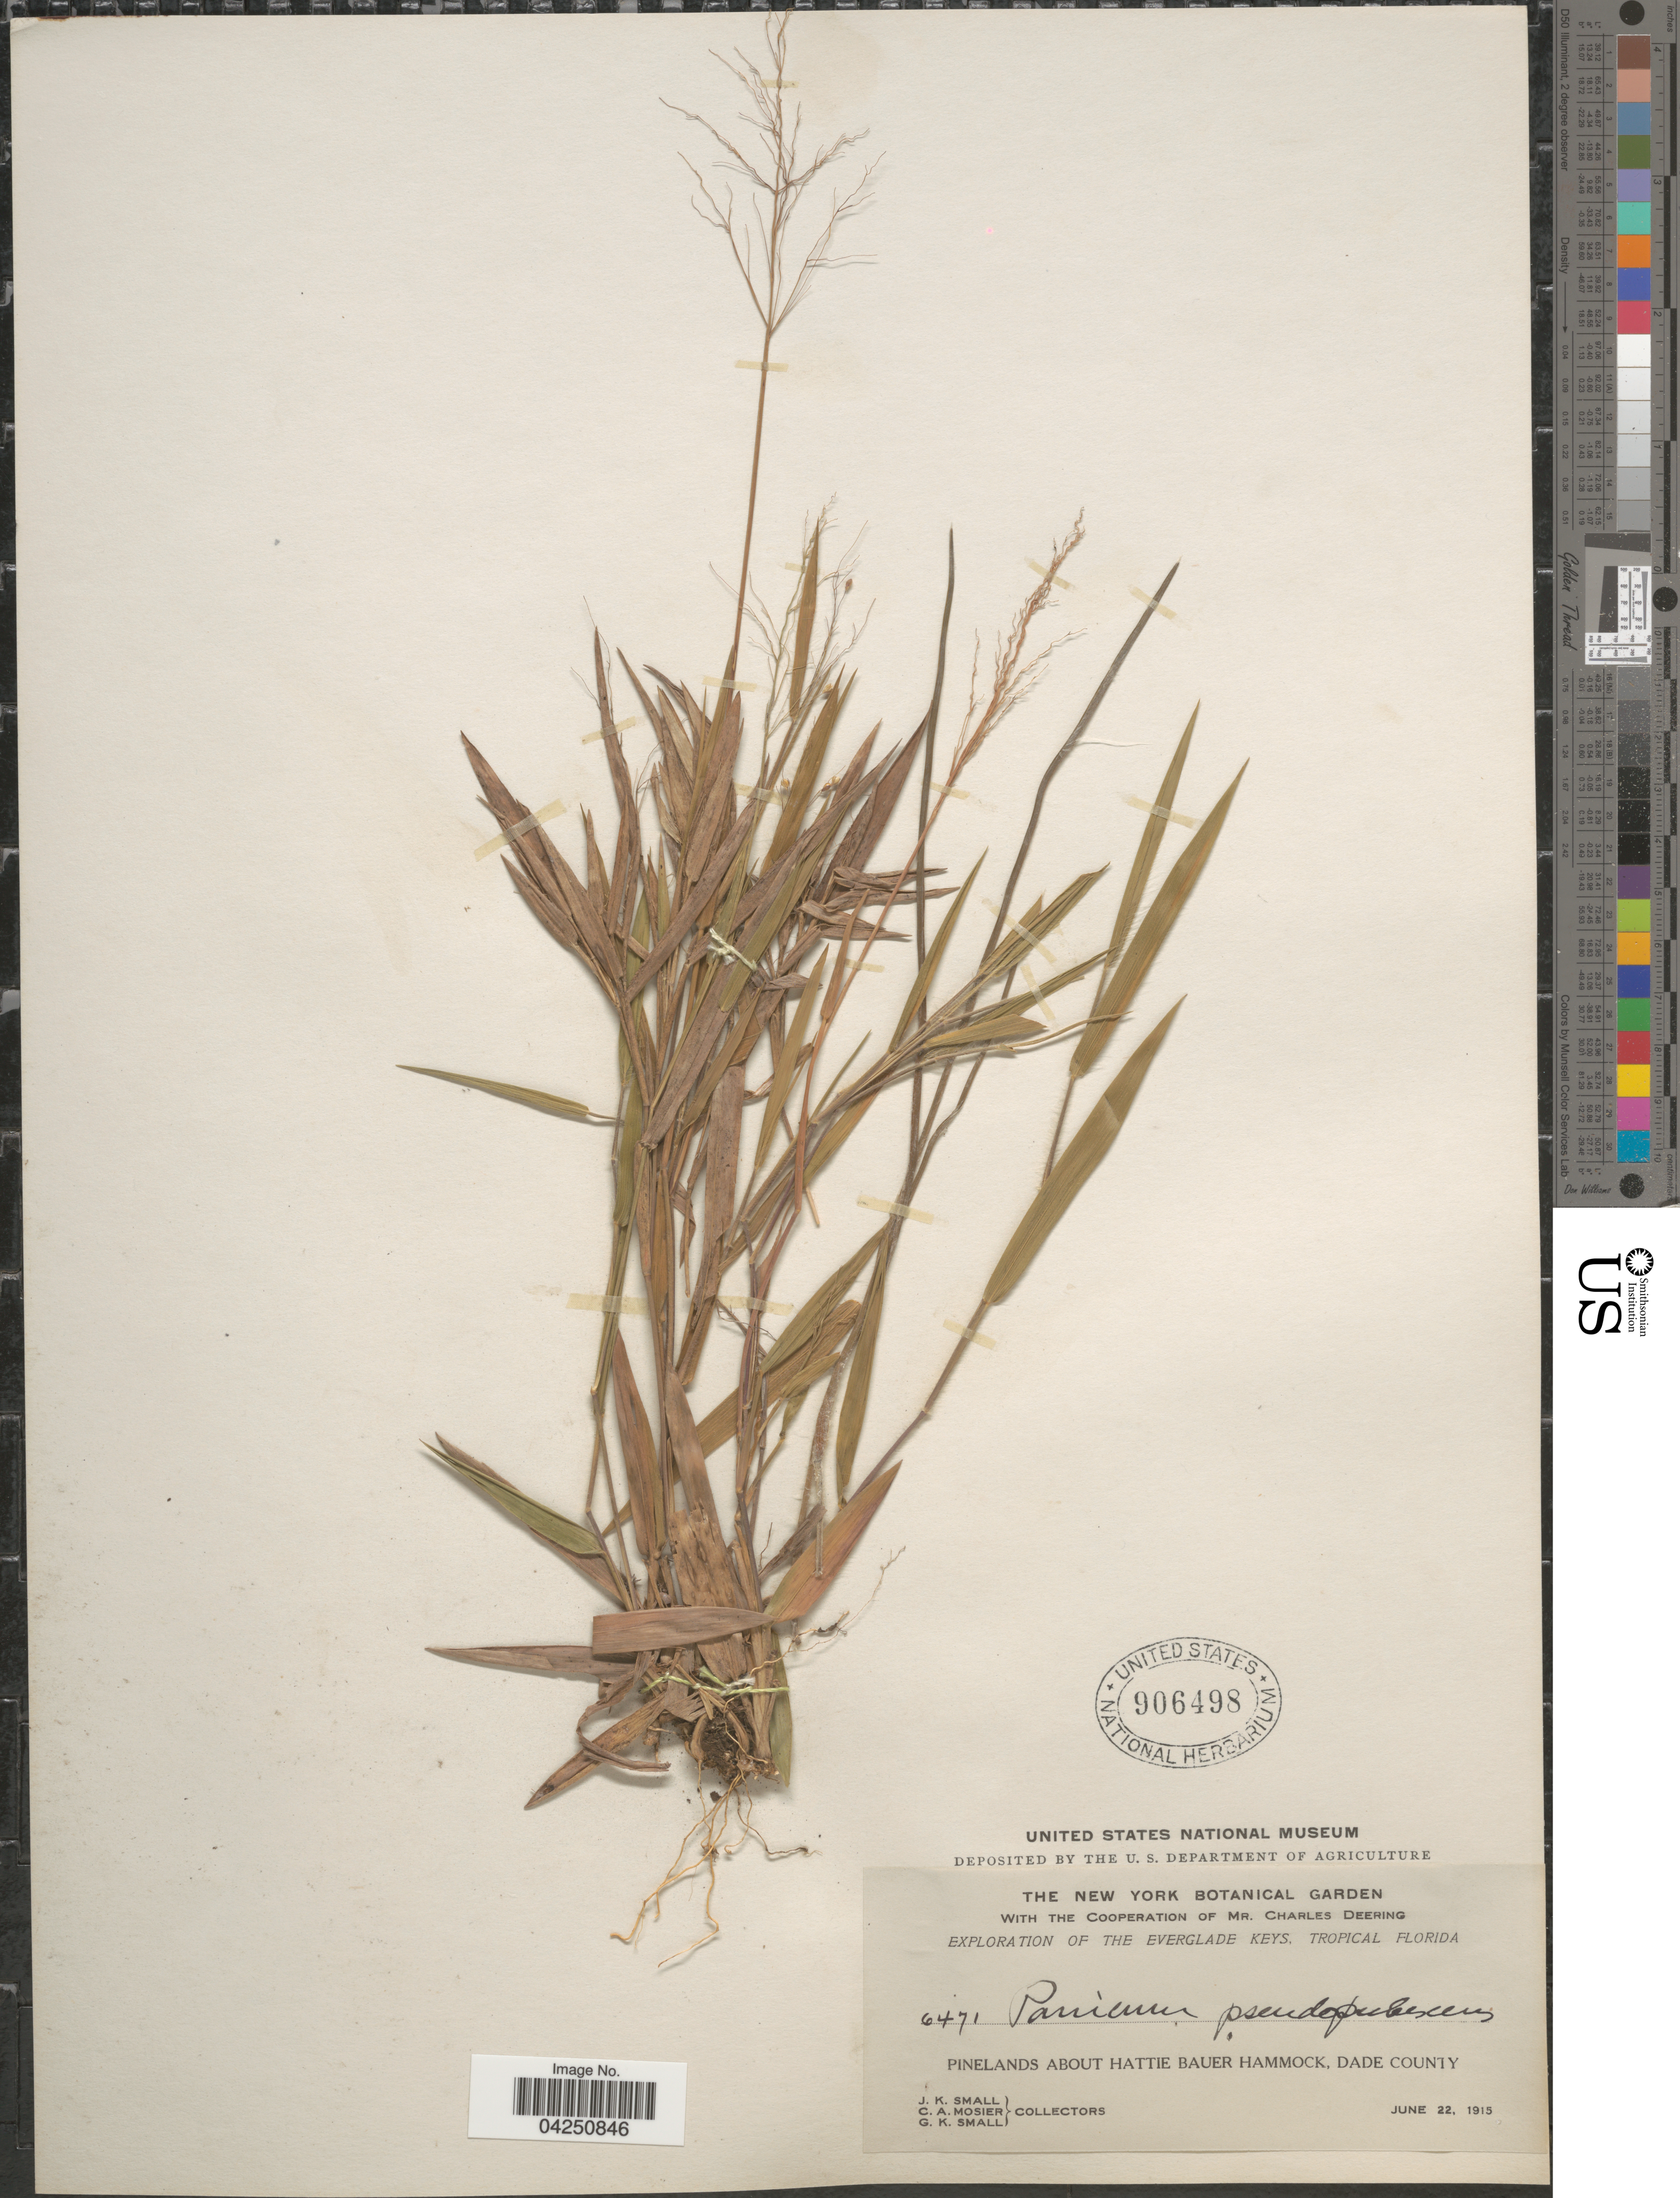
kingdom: Plantae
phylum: Tracheophyta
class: Liliopsida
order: Poales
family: Poaceae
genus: Dichanthelium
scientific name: Dichanthelium acuminatum var. acuminatum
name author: (Sw.) Gould & C.A. Clark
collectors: J. K. Small, C. A. Mosier & G. K. Small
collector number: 6471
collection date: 1915-06-22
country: United States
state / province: Florida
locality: Exploration Of The Everglade Keys, Tropical Florida. Pinelands About Hattie Bauer Hammock, Dade County.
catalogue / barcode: US 906498